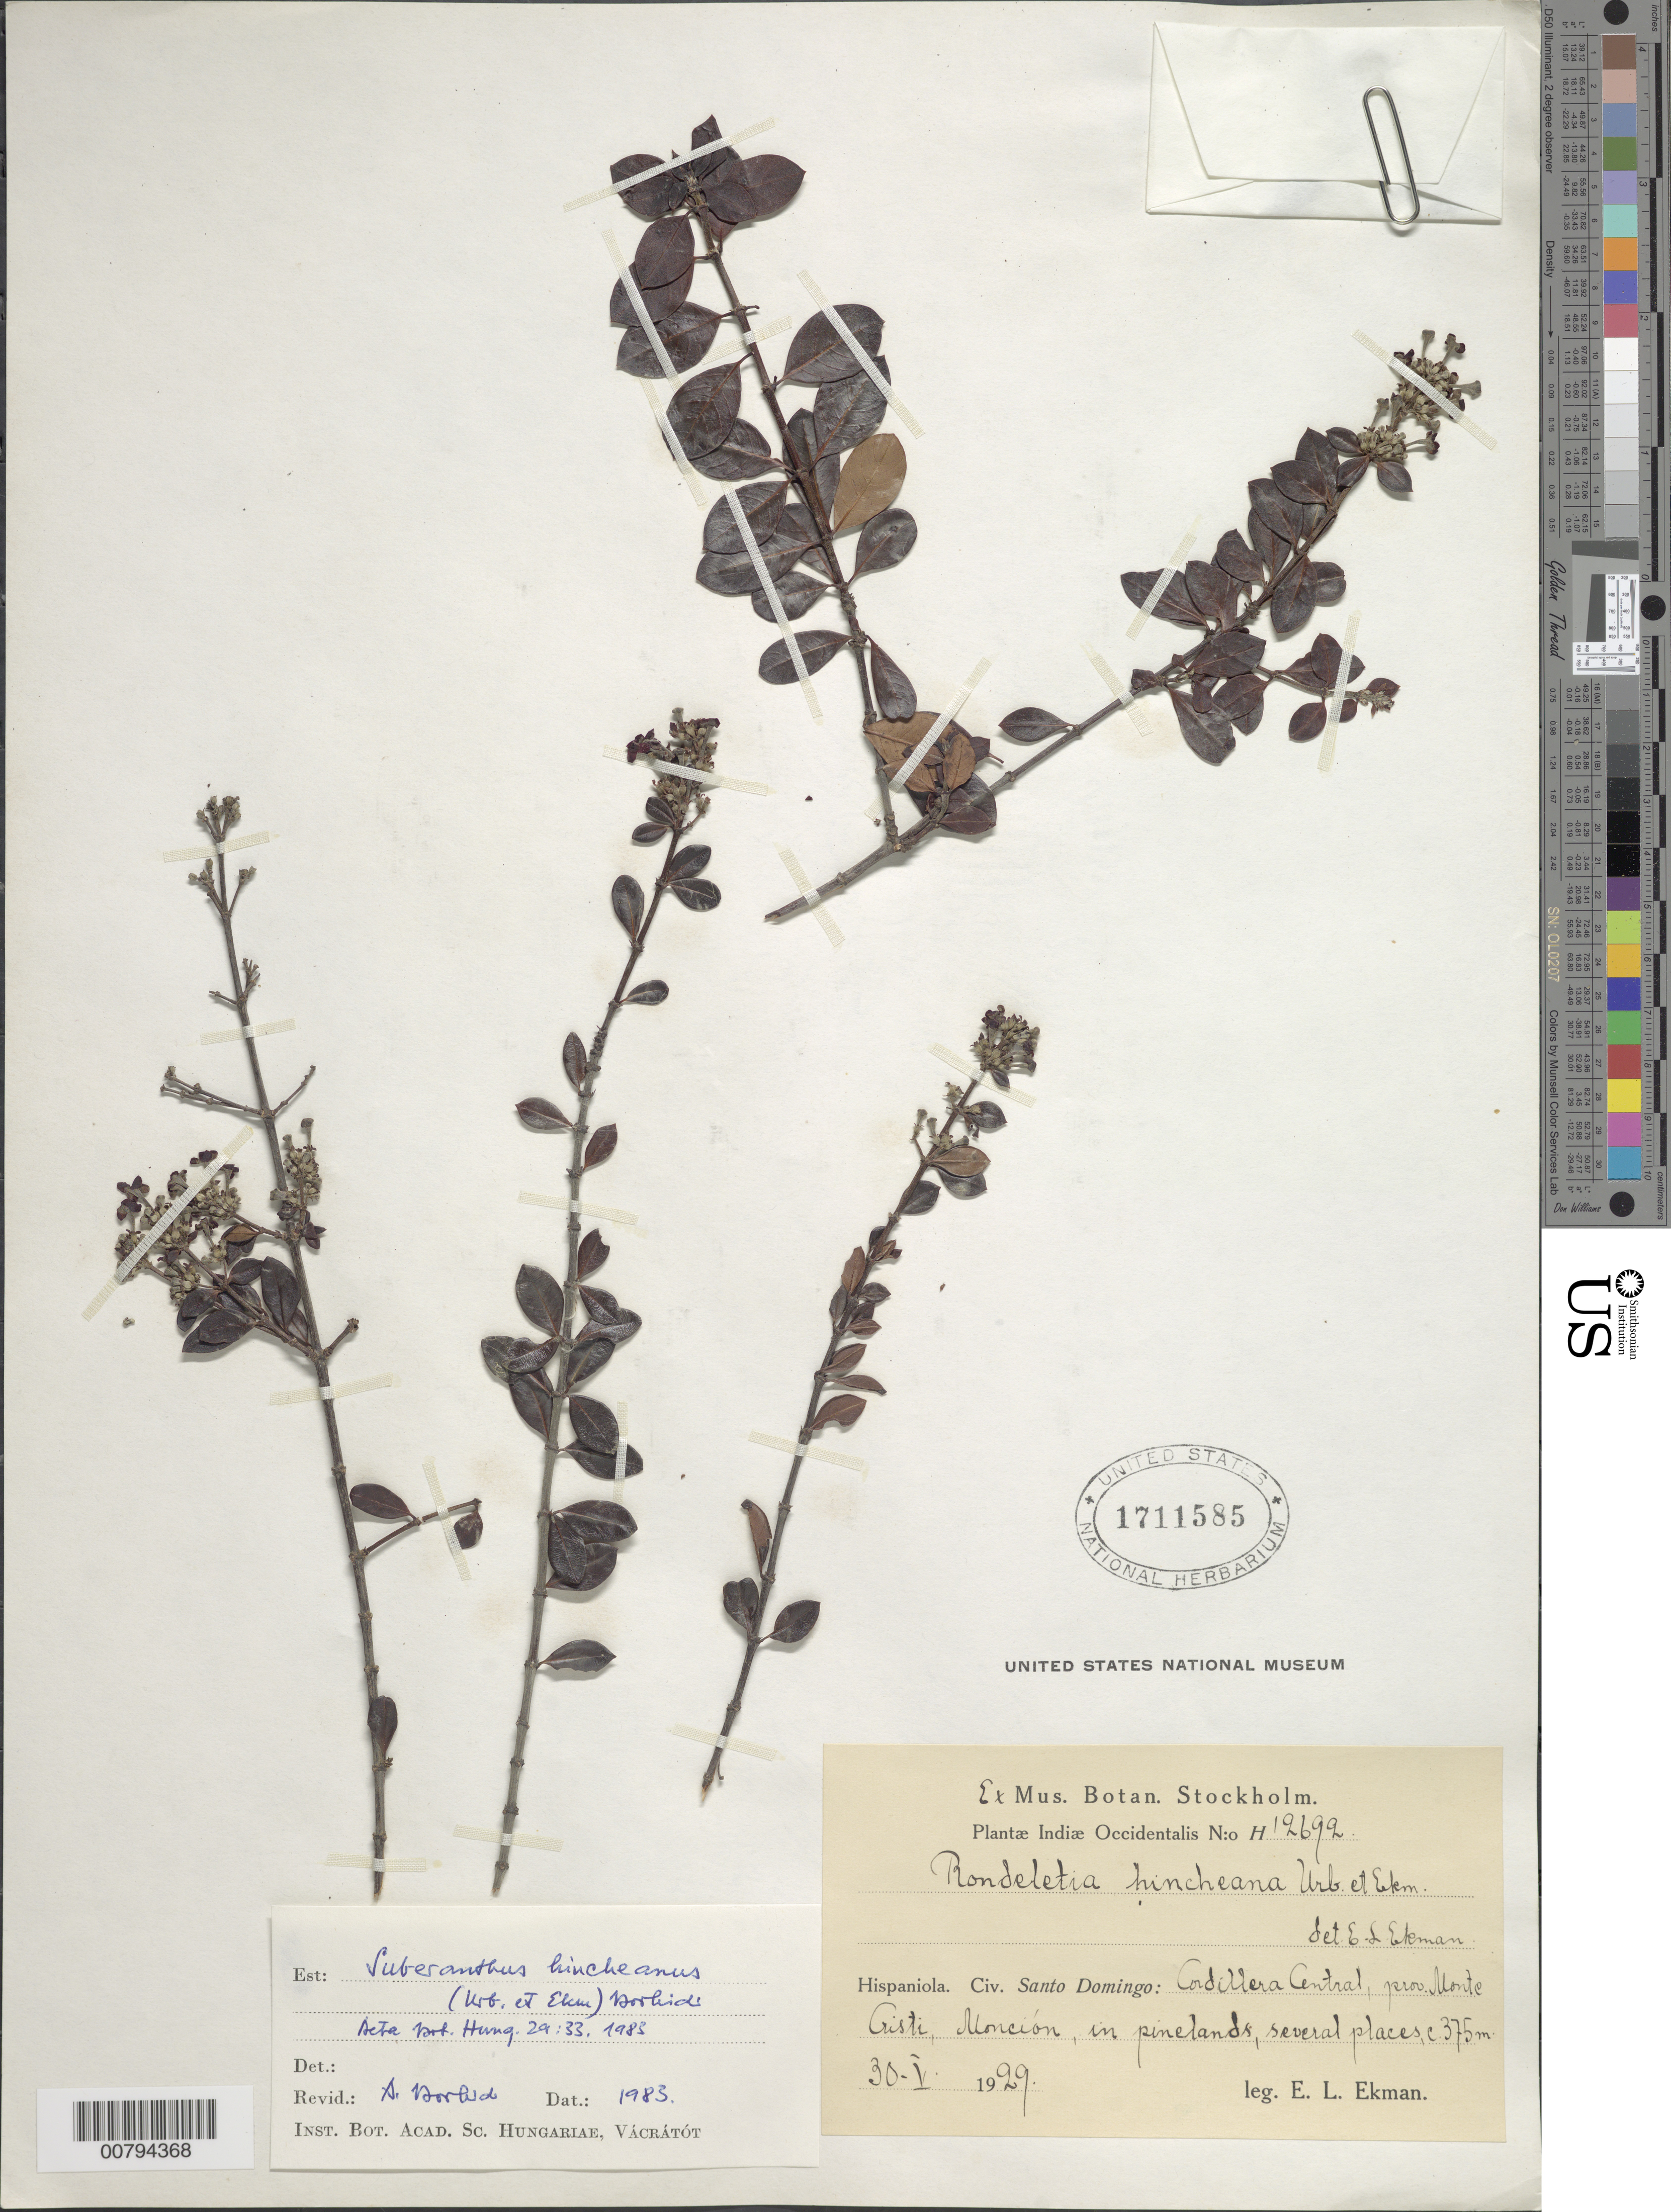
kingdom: Plantae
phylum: Tracheophyta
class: Magnoliopsida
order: Gentianales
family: Rubiaceae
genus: Suberanthus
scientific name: Suberanthus hincheanus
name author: (Urb. & Ekman) Borhidi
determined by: Borhidi, Attila L.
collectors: E. L. Ekman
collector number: H 12692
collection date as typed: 30 May 1929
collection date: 1929-05-30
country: Dominican Republic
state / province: Monte Cristi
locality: Cordillera Central, Monte Cristi, Moncion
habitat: Pinelands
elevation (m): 375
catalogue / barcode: US 1711585